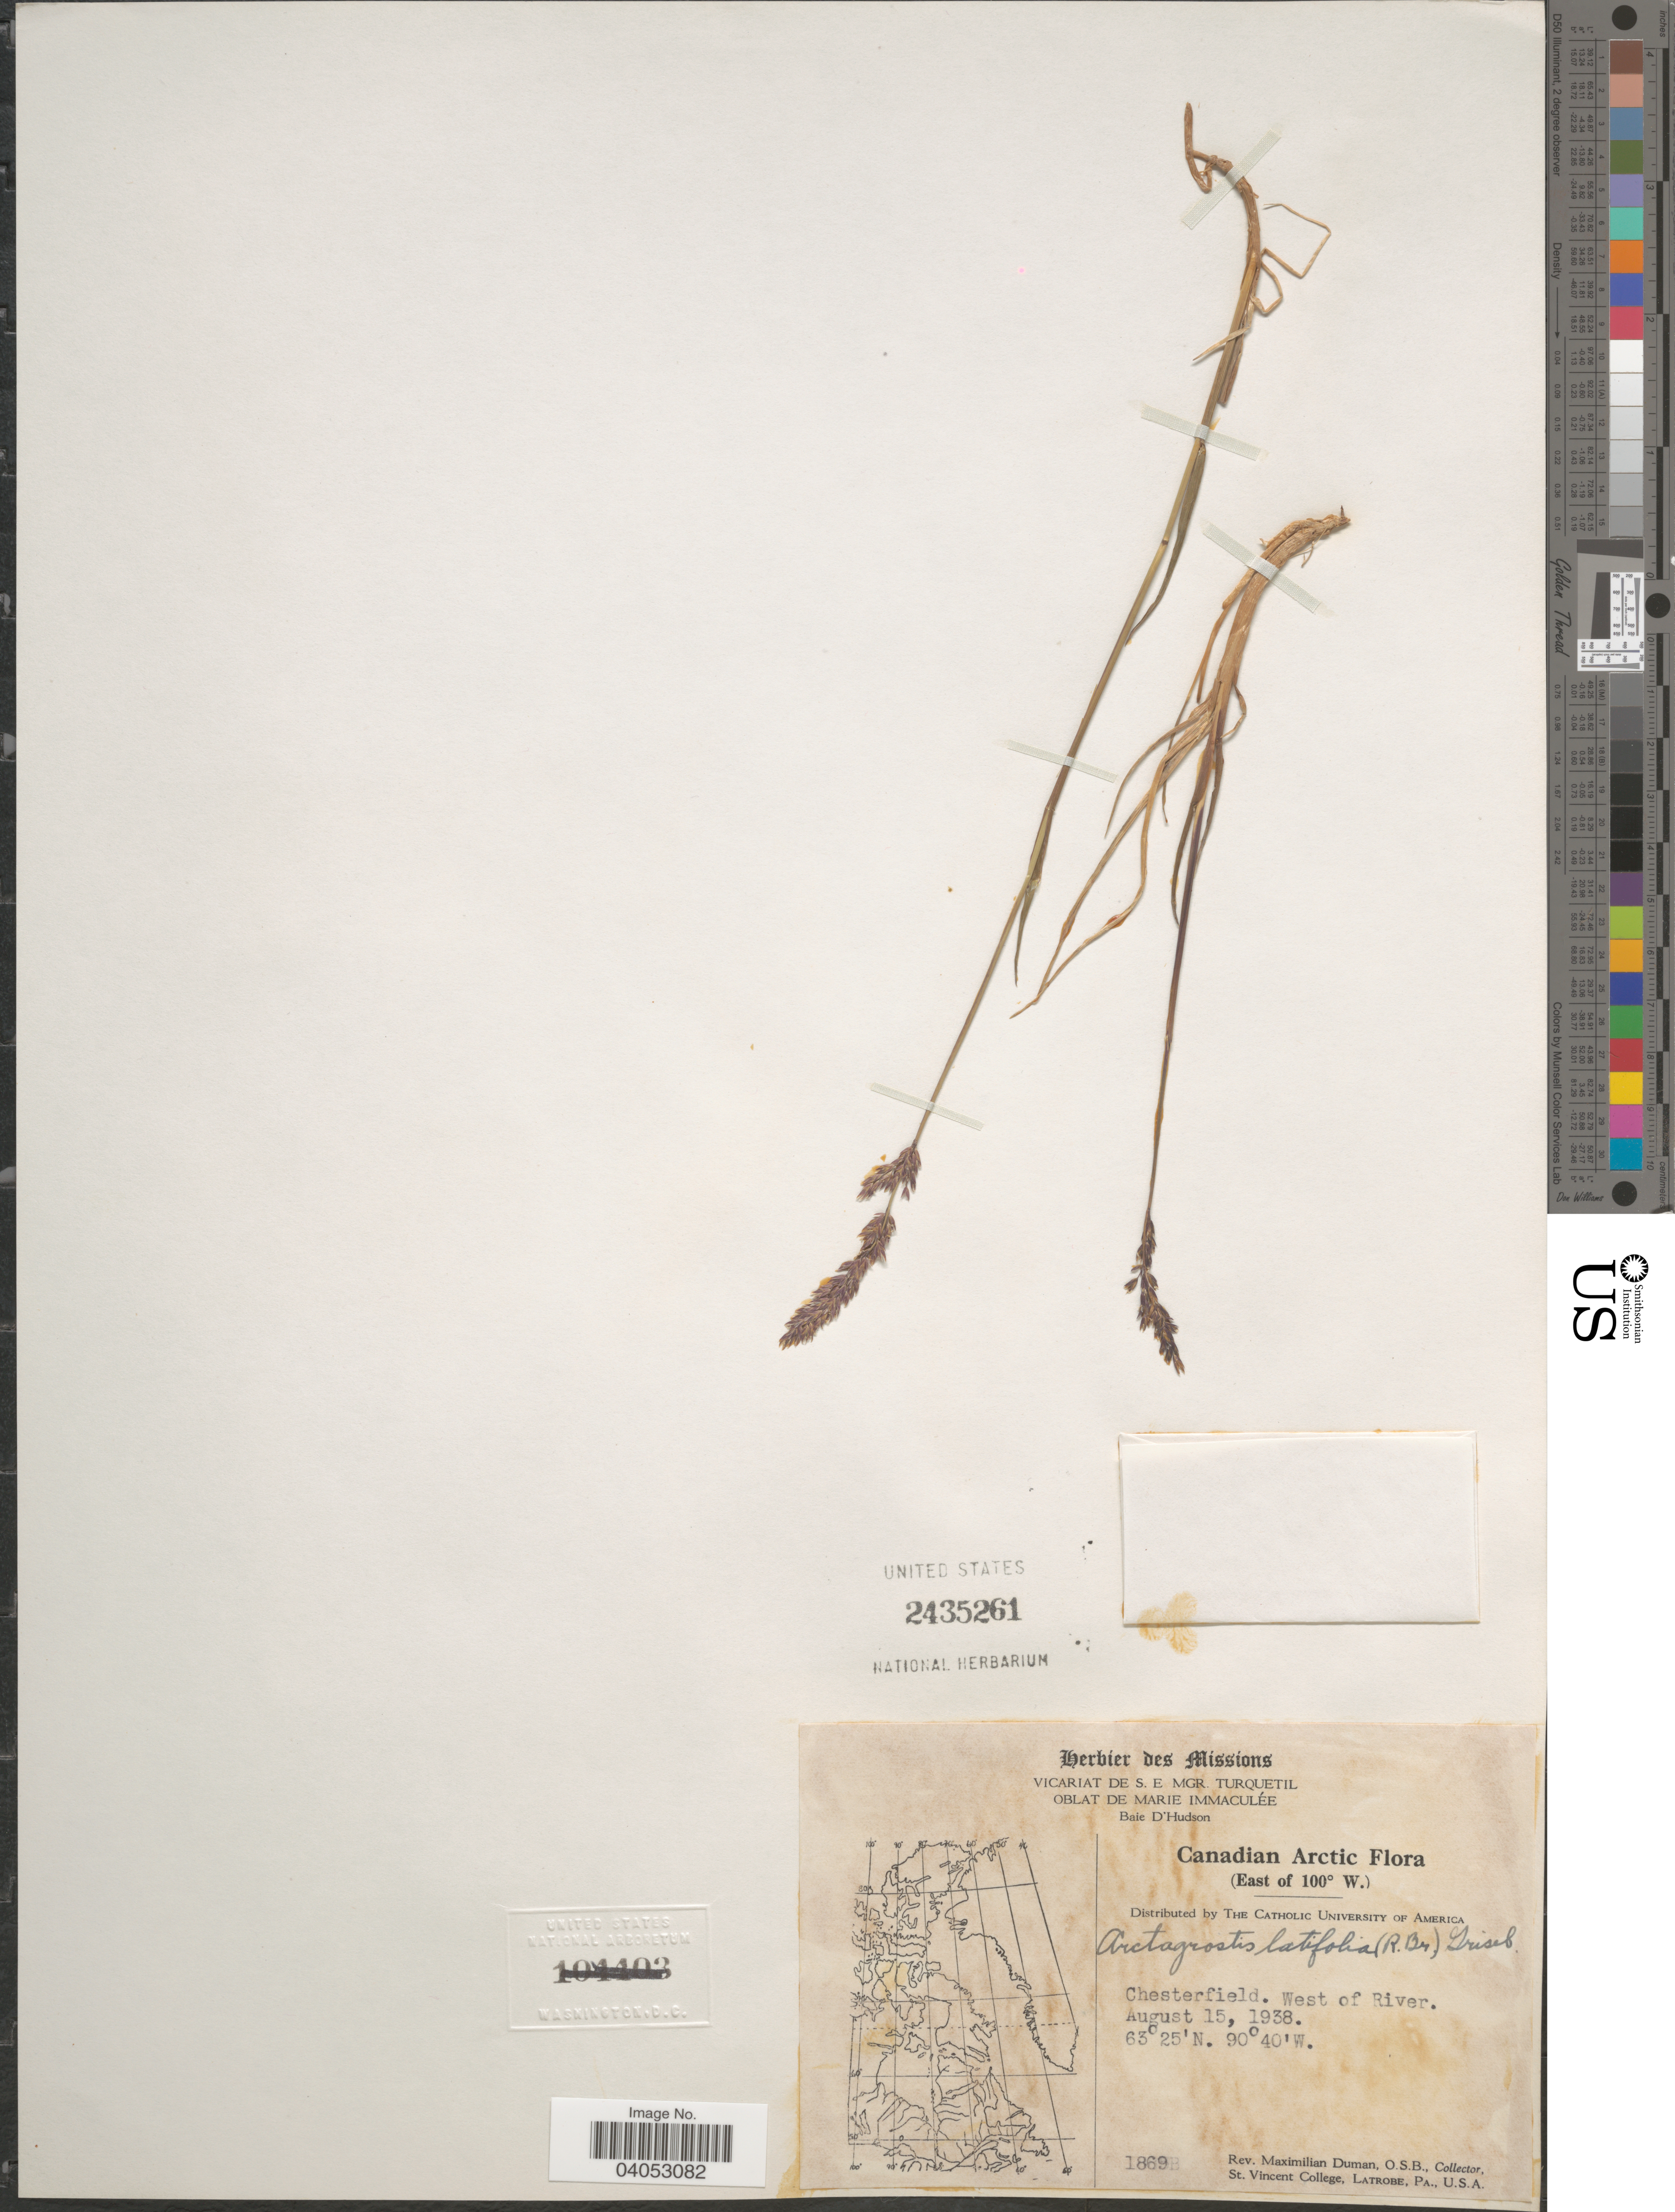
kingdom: Plantae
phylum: Tracheophyta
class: Liliopsida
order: Poales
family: Poaceae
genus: Arctagrostis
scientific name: Arctagrostis latifolia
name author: (R. Br.) Griseb.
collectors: M. Duman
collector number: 1869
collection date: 1938-08-15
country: Canada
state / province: Nunavut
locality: Canadian Arctic (East of 100º W.). Chesterfield. West of River.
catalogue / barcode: US 2435261